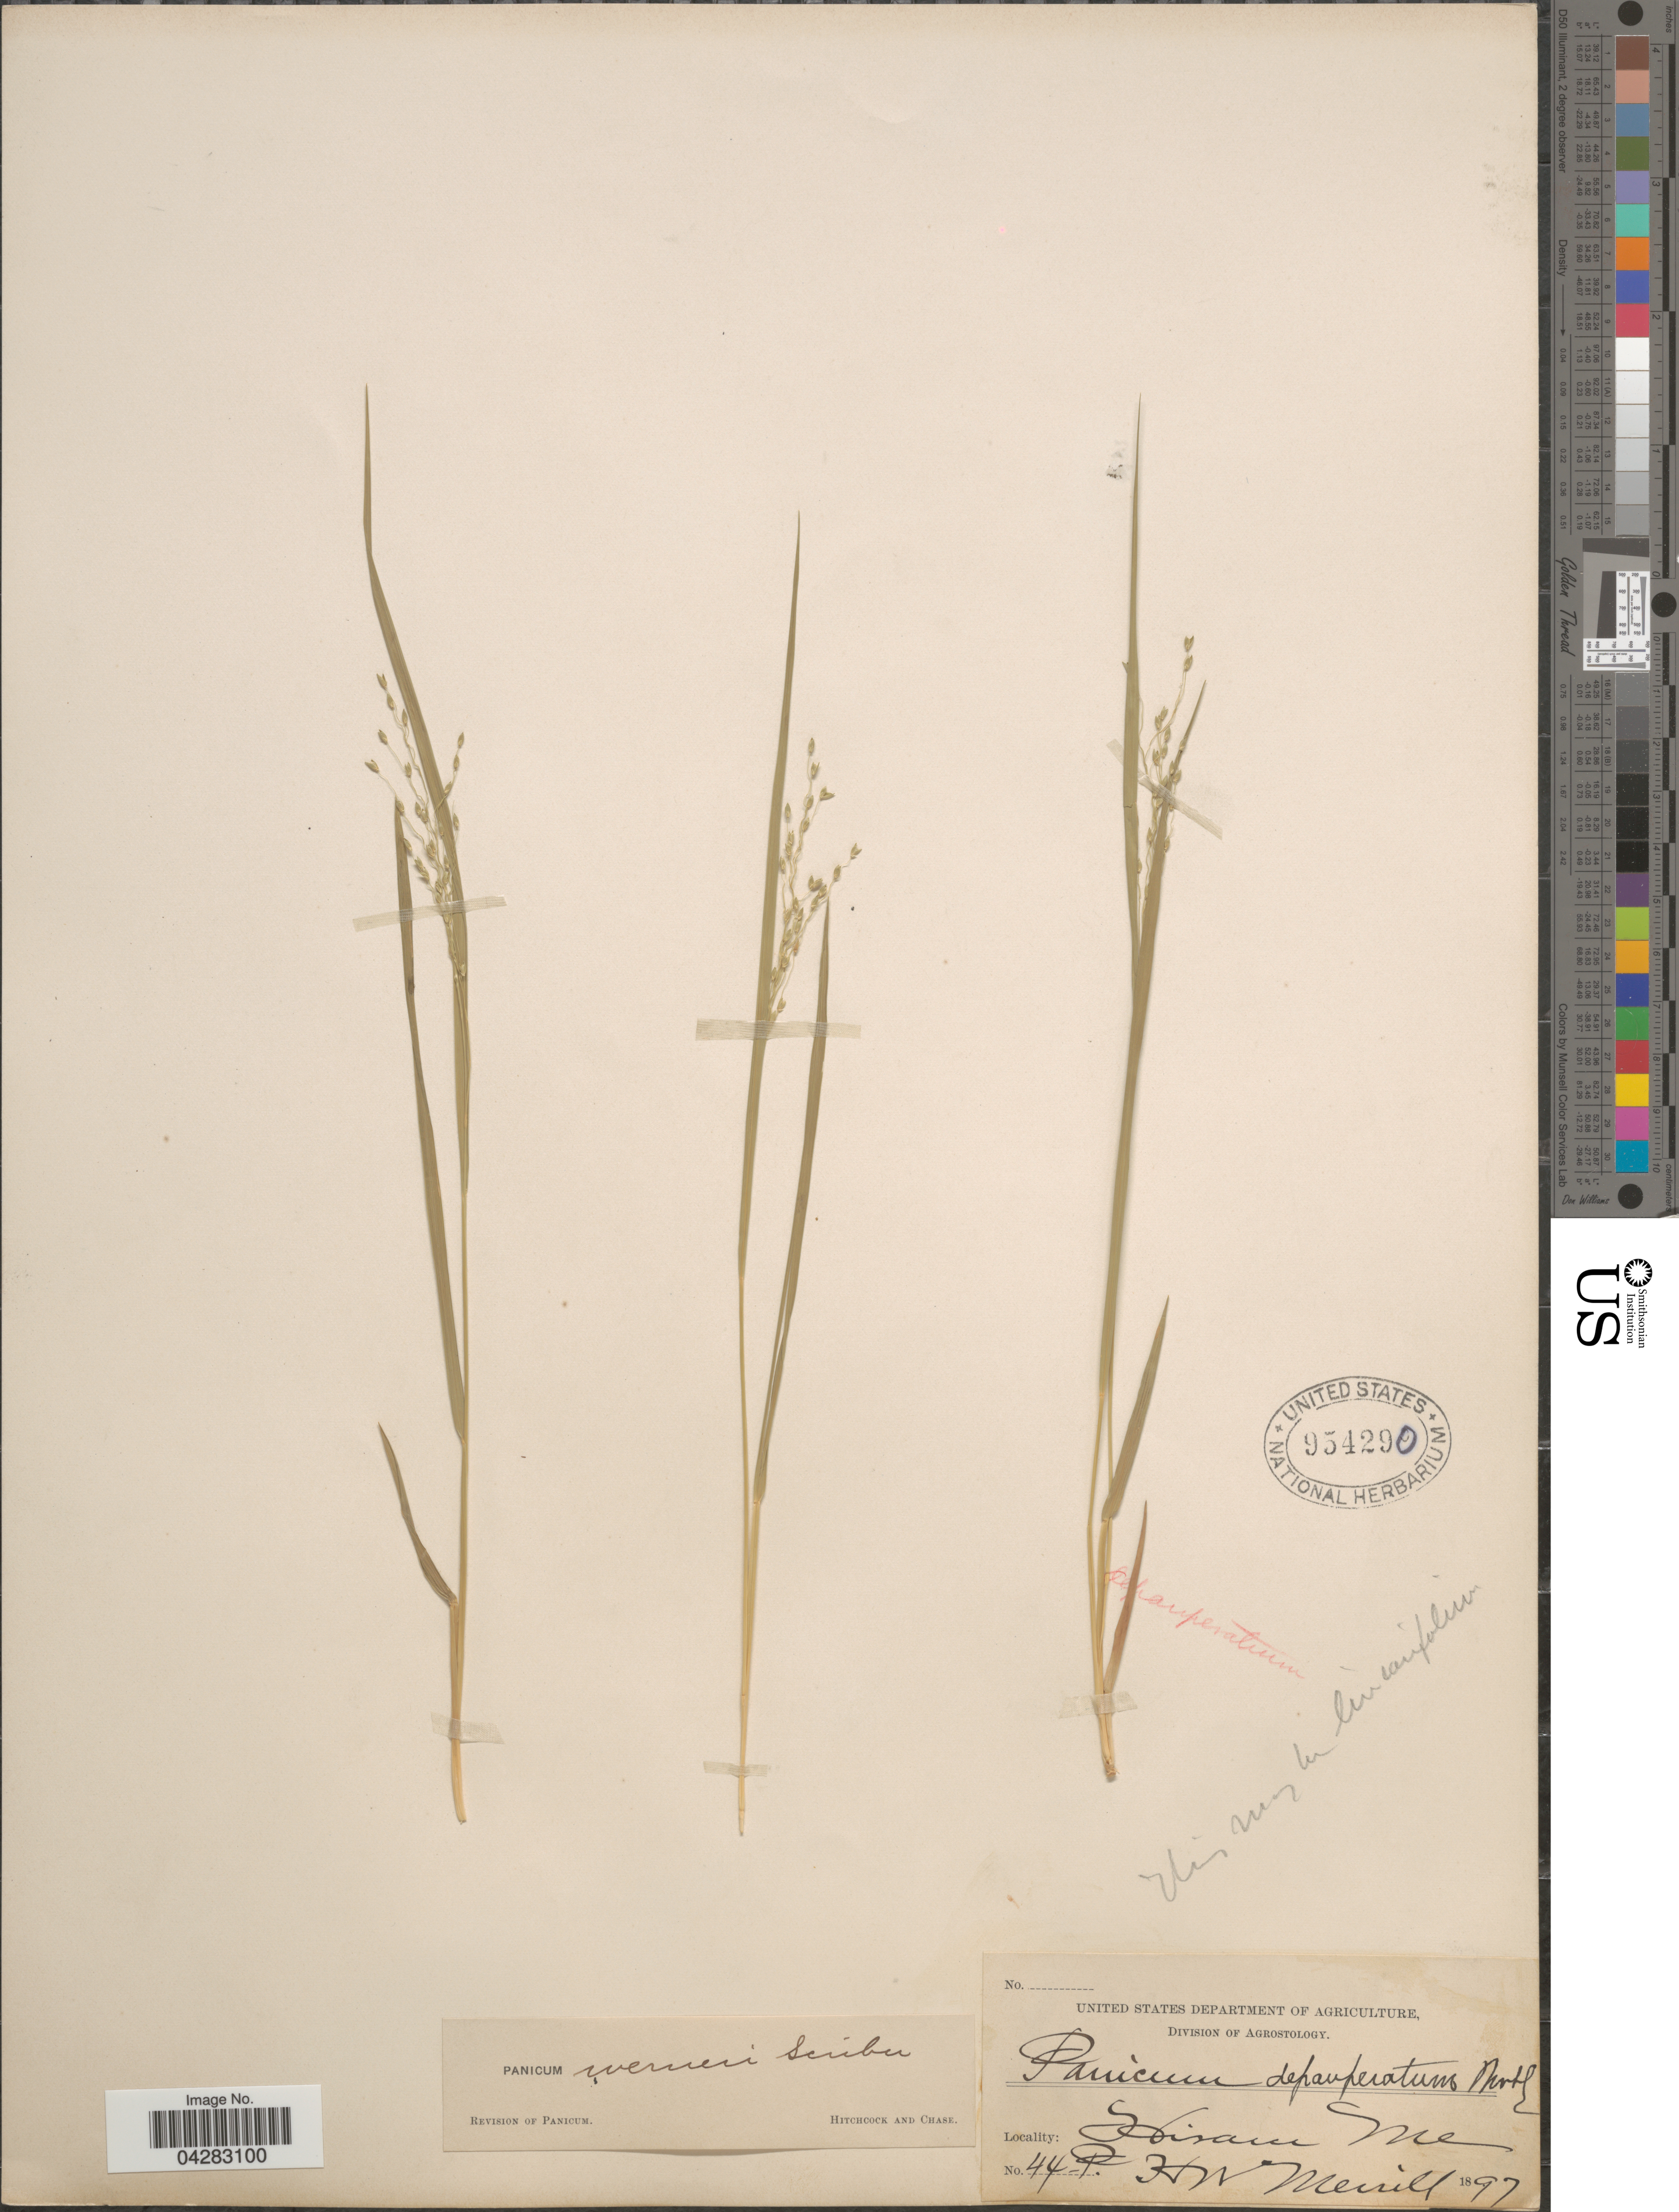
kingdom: Plantae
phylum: Tracheophyta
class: Liliopsida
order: Poales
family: Poaceae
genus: Dichanthelium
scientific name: Dichanthelium linearifolium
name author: (Scribn.) Gould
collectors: H. Merrill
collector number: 44-P*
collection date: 1897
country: United States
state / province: Maine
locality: Hiram.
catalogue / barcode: US 954290